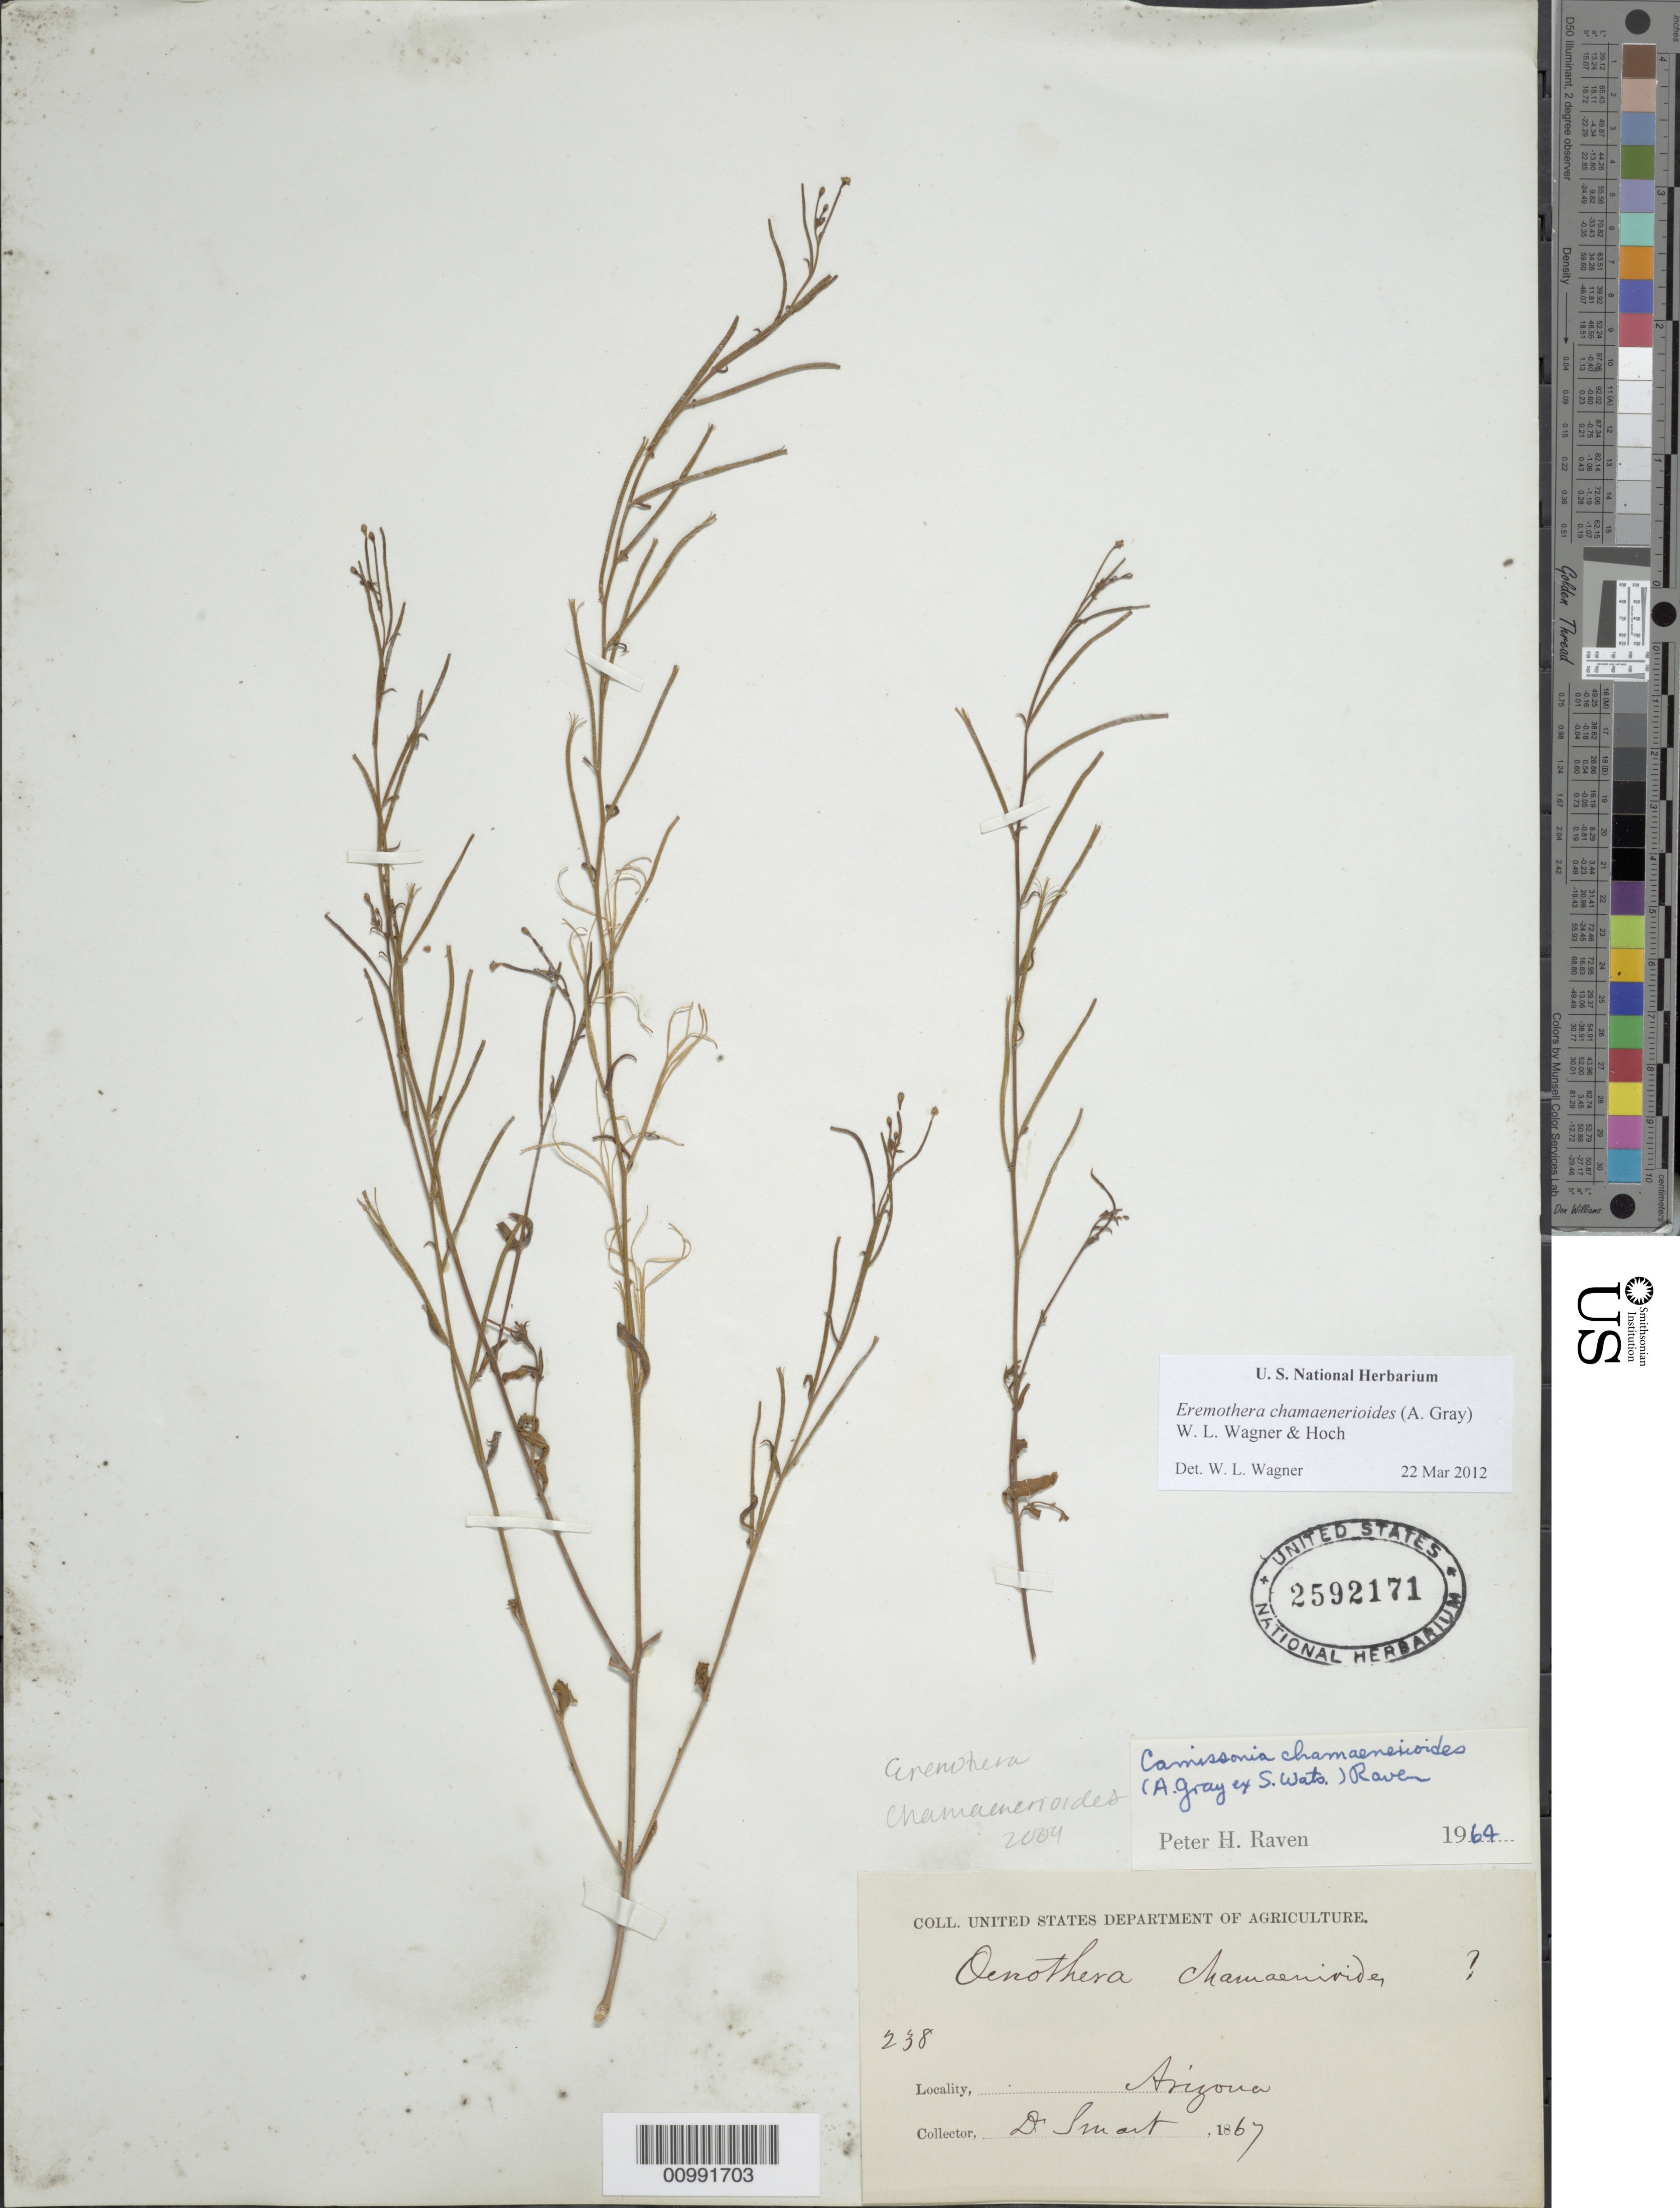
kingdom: Plantae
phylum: Tracheophyta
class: Magnoliopsida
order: Myrtales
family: Onagraceae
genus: Eremothera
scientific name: Eremothera chamaenerioides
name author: (A. Gray) W.L. Wagner & Hoch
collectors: C. Smart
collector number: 238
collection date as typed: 1867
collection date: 1867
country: United States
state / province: Arizona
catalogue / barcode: US 2592171